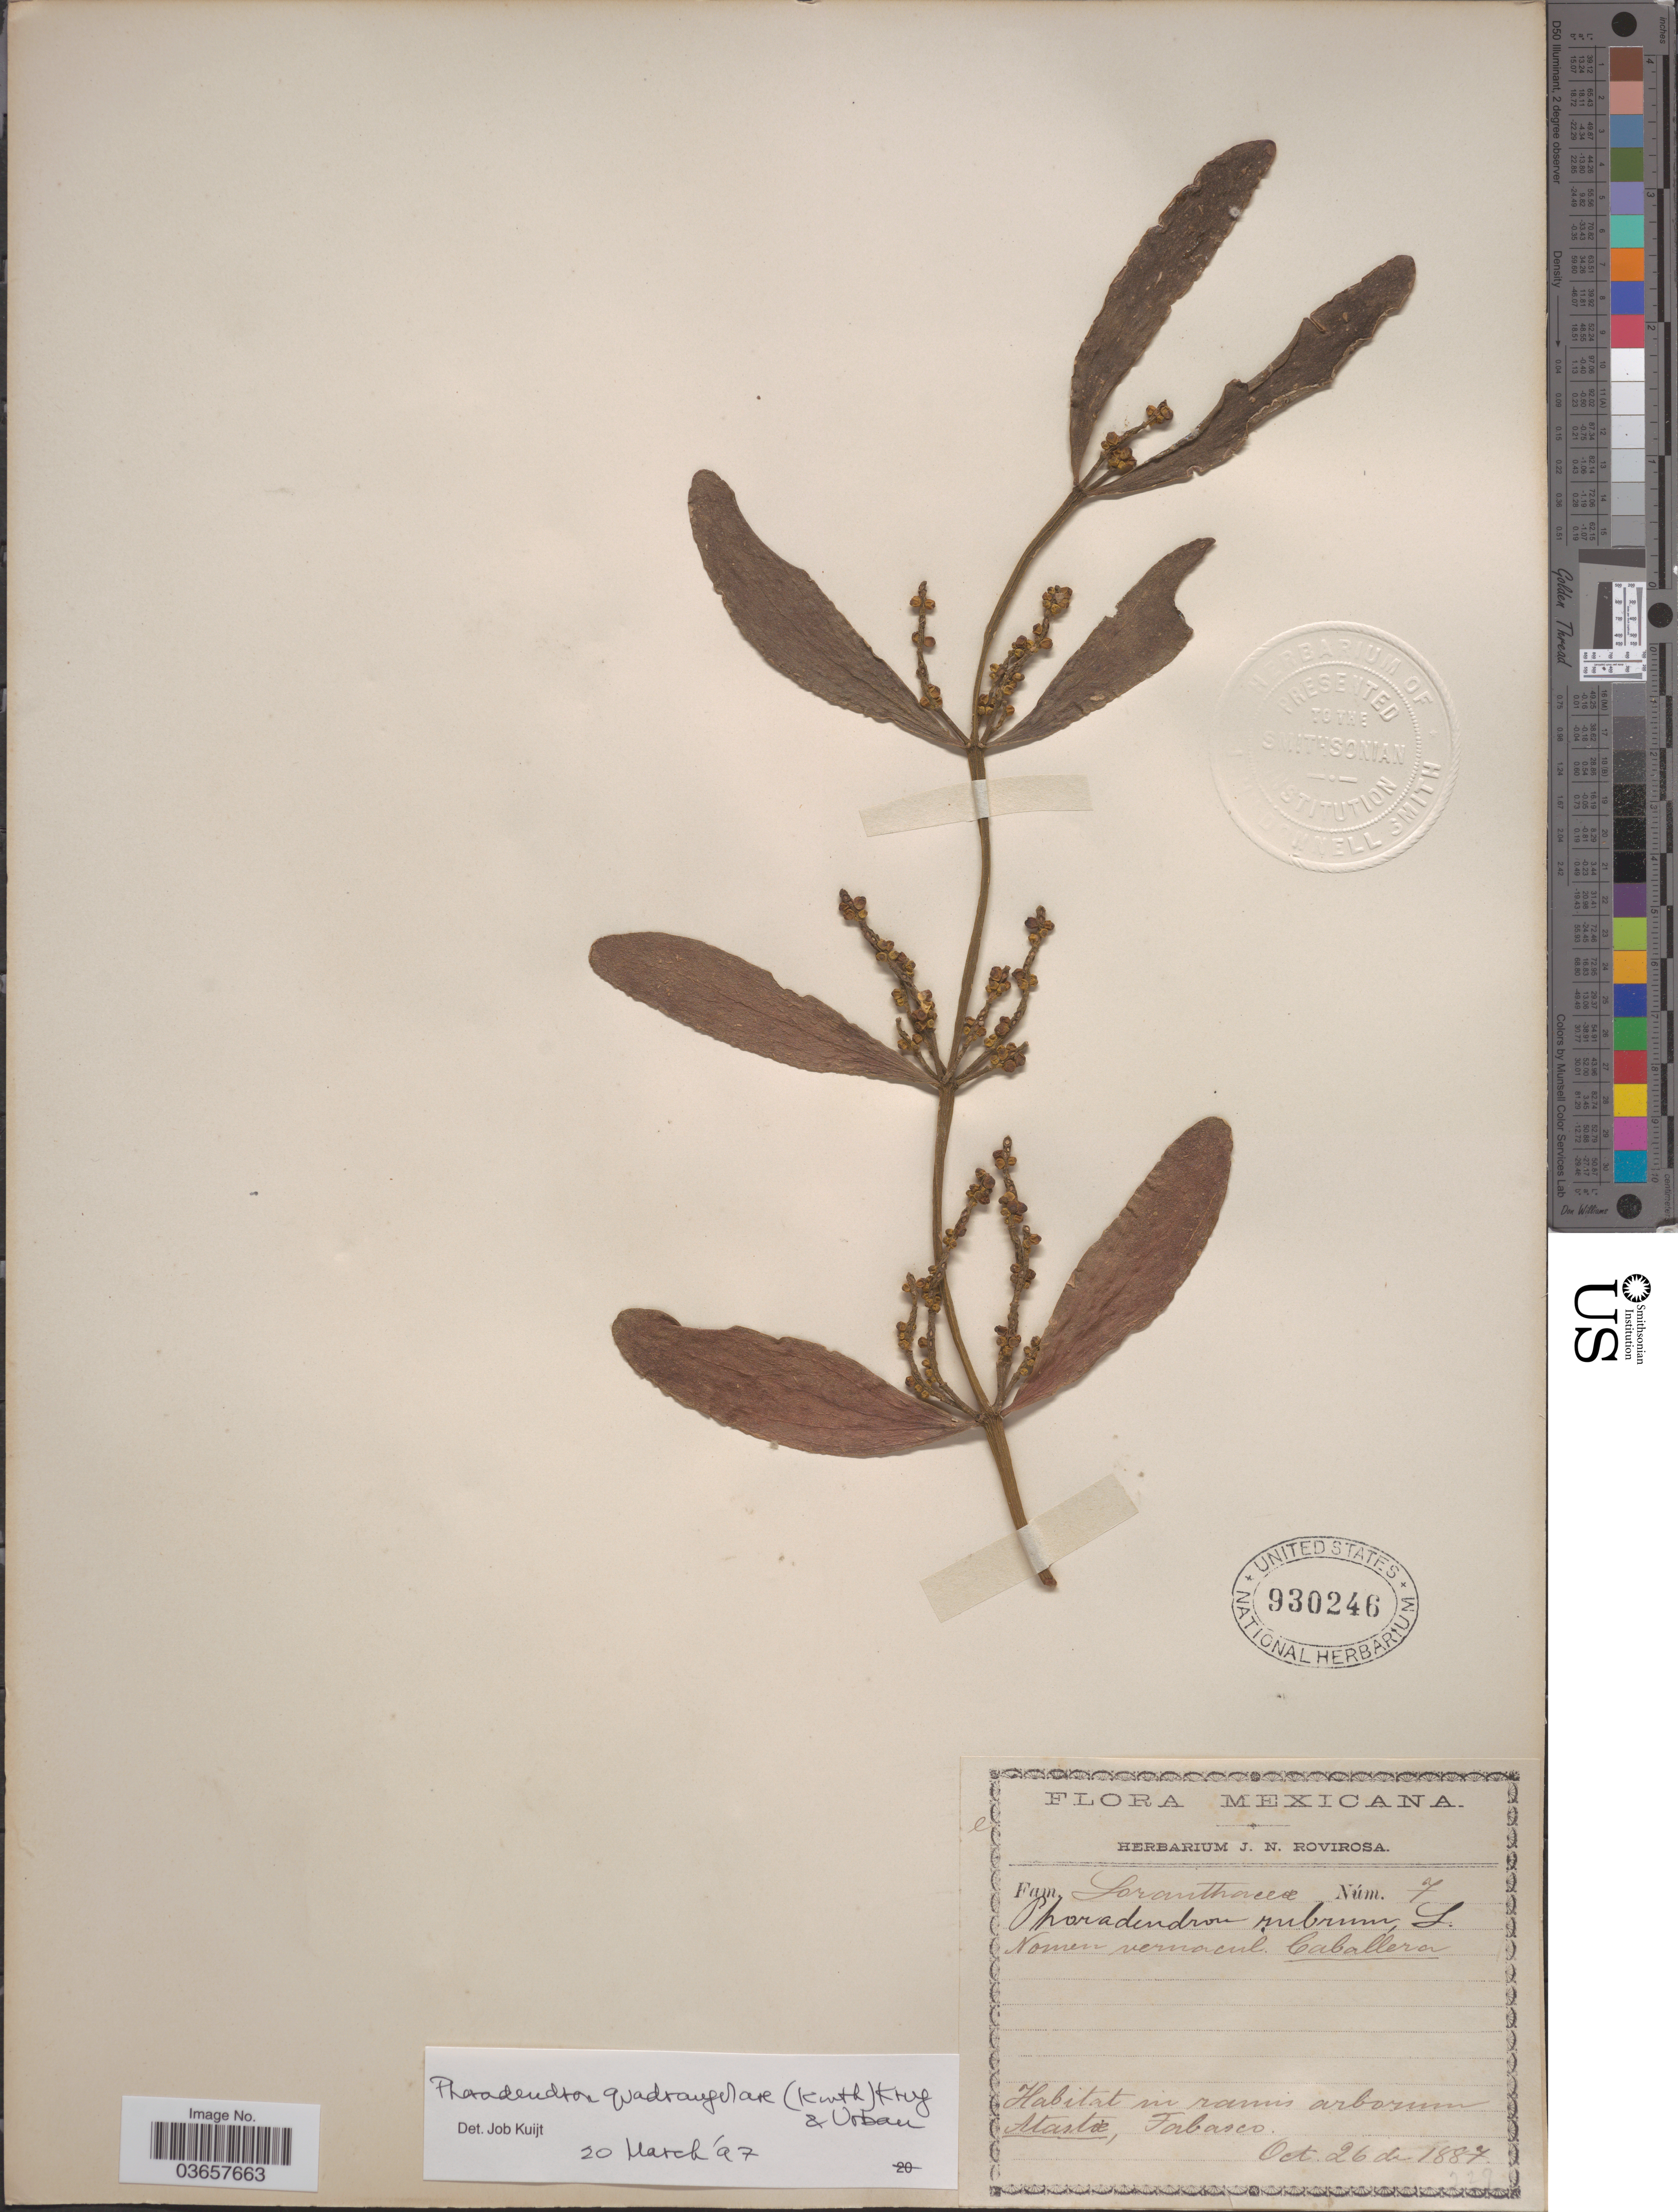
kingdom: Plantae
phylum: Tracheophyta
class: Magnoliopsida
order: Santalales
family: Viscaceae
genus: Phoradendron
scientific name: Phoradendron quadrangulare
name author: (Kunth) Griseb.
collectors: ex herb. J. N. Rovirosa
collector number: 7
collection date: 1887-10-26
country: Mexico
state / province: Tabasco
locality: In ranus arborum Atastæ. [unsure placement]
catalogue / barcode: US 930246